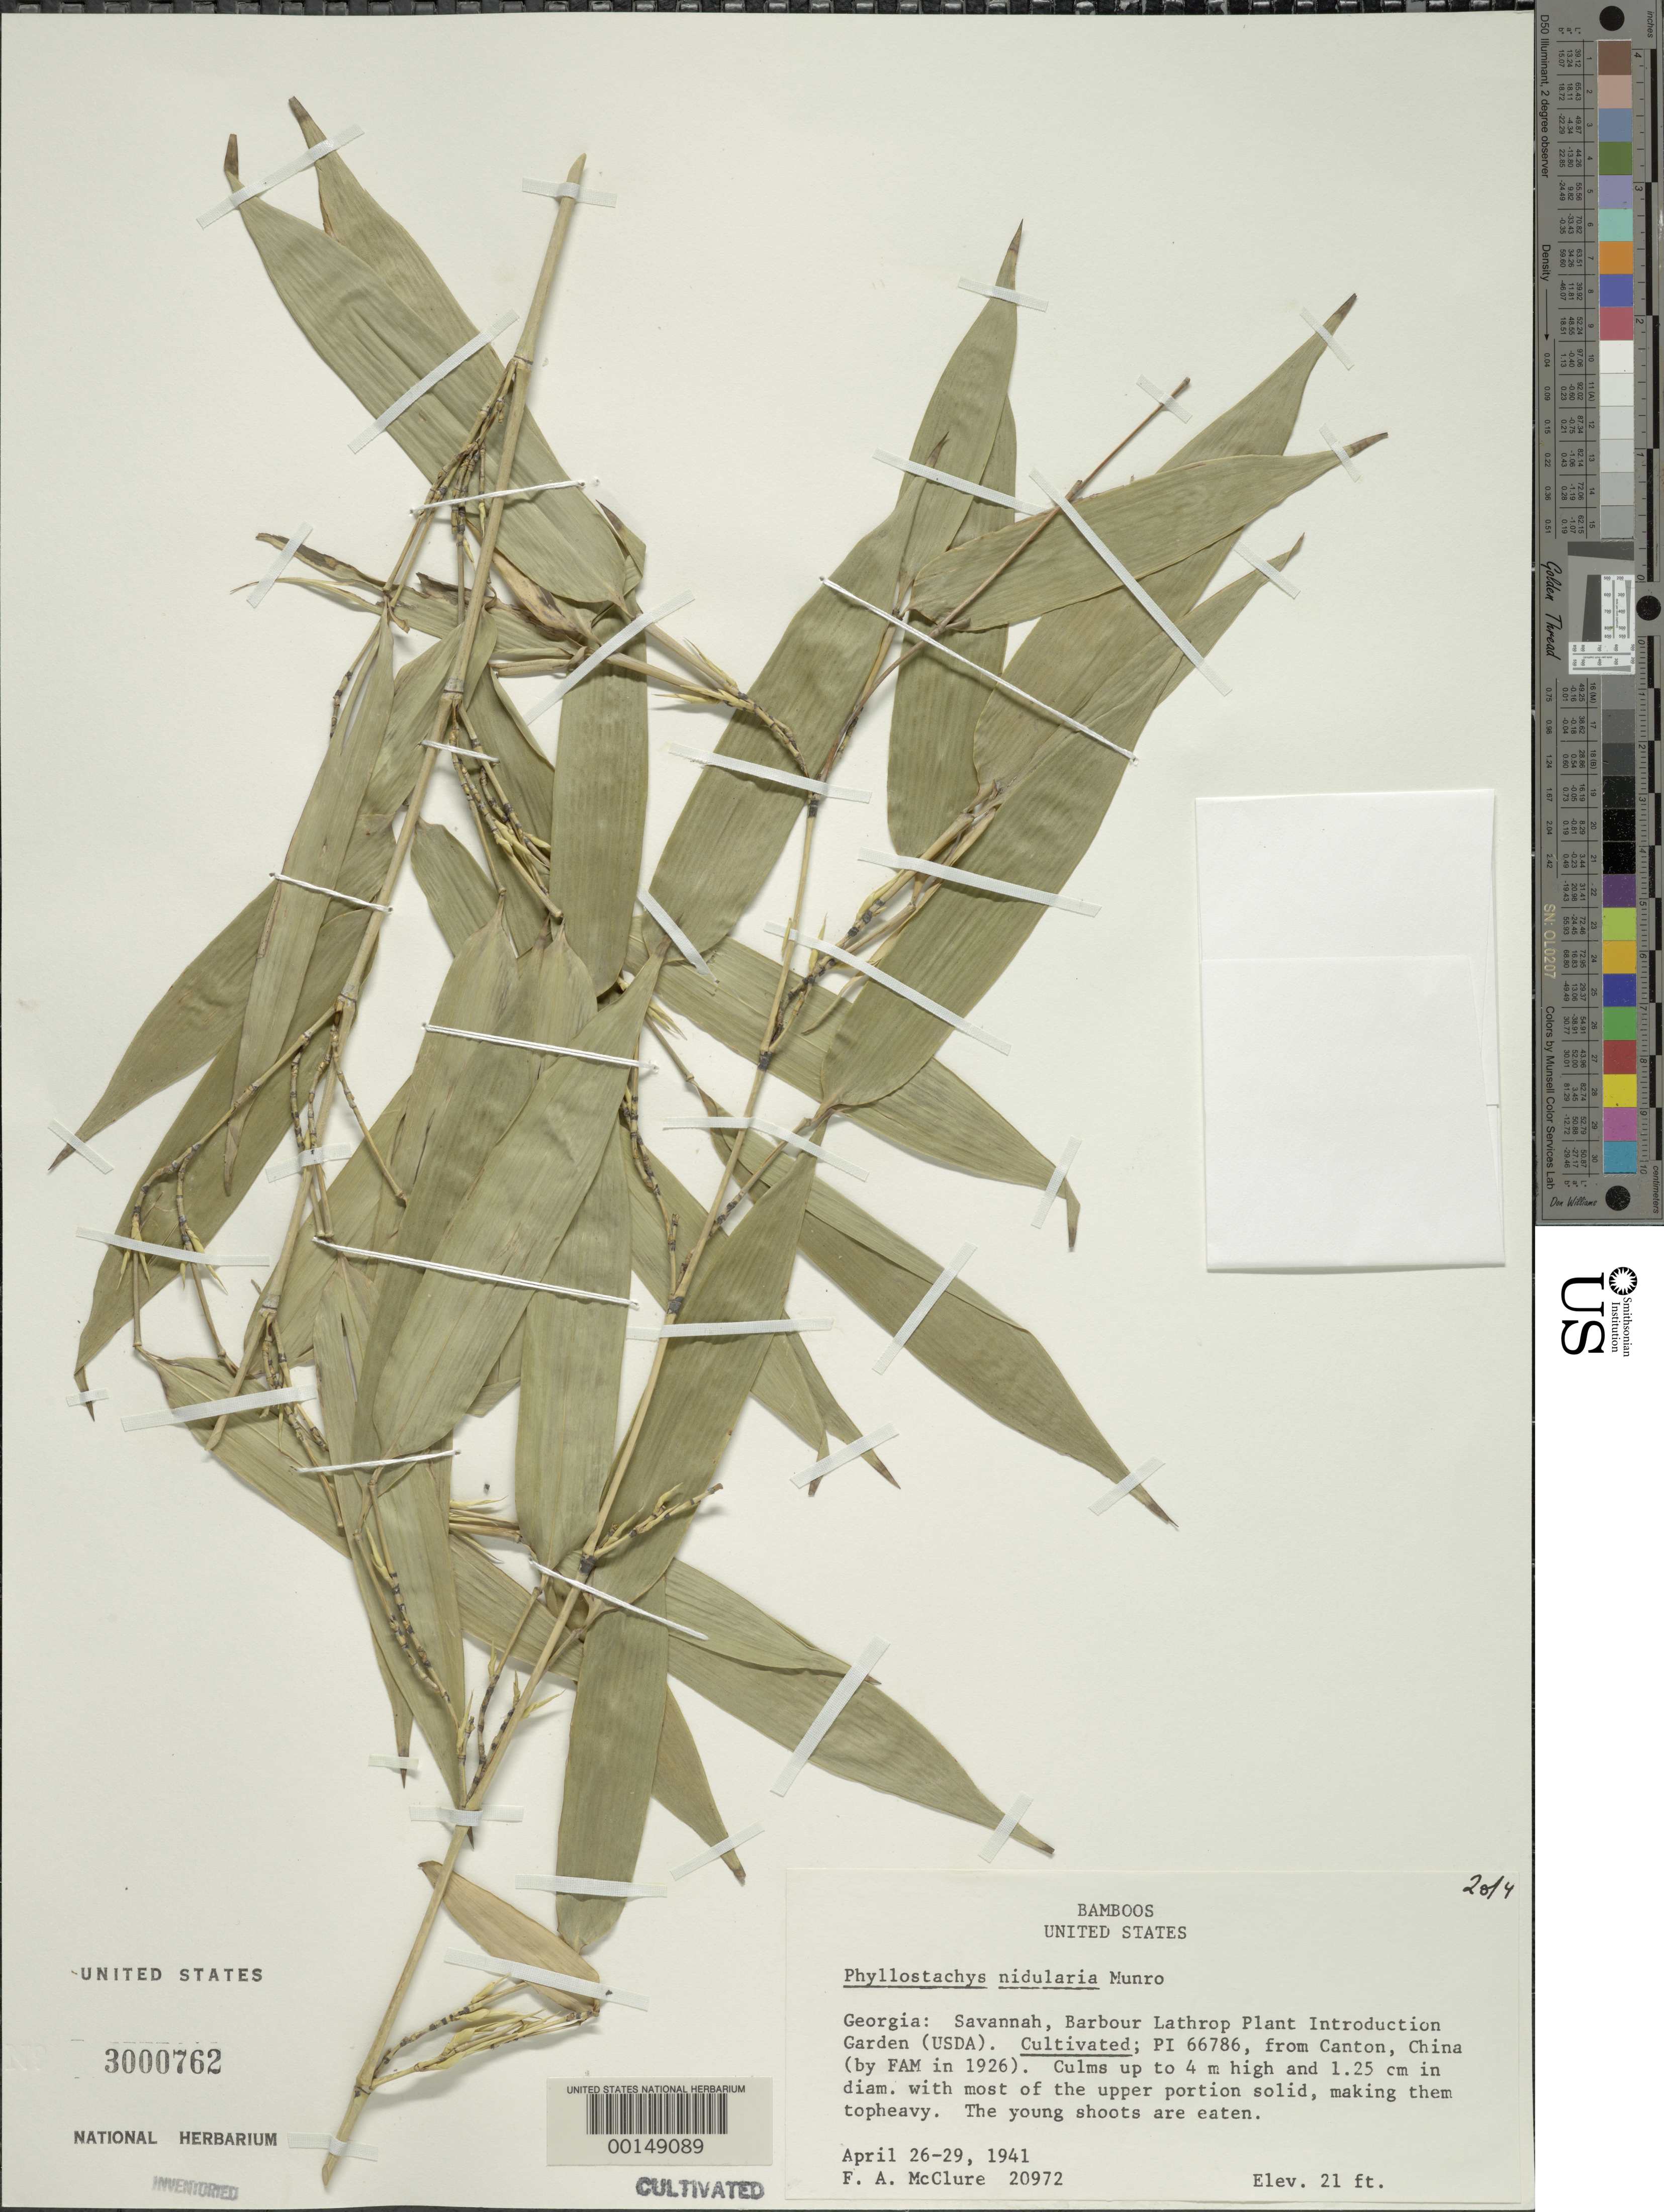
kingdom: Plantae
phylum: Tracheophyta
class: Liliopsida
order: Poales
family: Poaceae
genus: Phyllostachys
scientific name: Phyllostachys nidularia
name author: Munro ex Fenzi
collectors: F. A. McClure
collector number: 20972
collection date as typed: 26 Apr 1941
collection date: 1941-04-26/1941-04-29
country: United States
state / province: Georgia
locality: Savannah, barbour lathrop p.i. garden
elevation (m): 6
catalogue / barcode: US 3000762